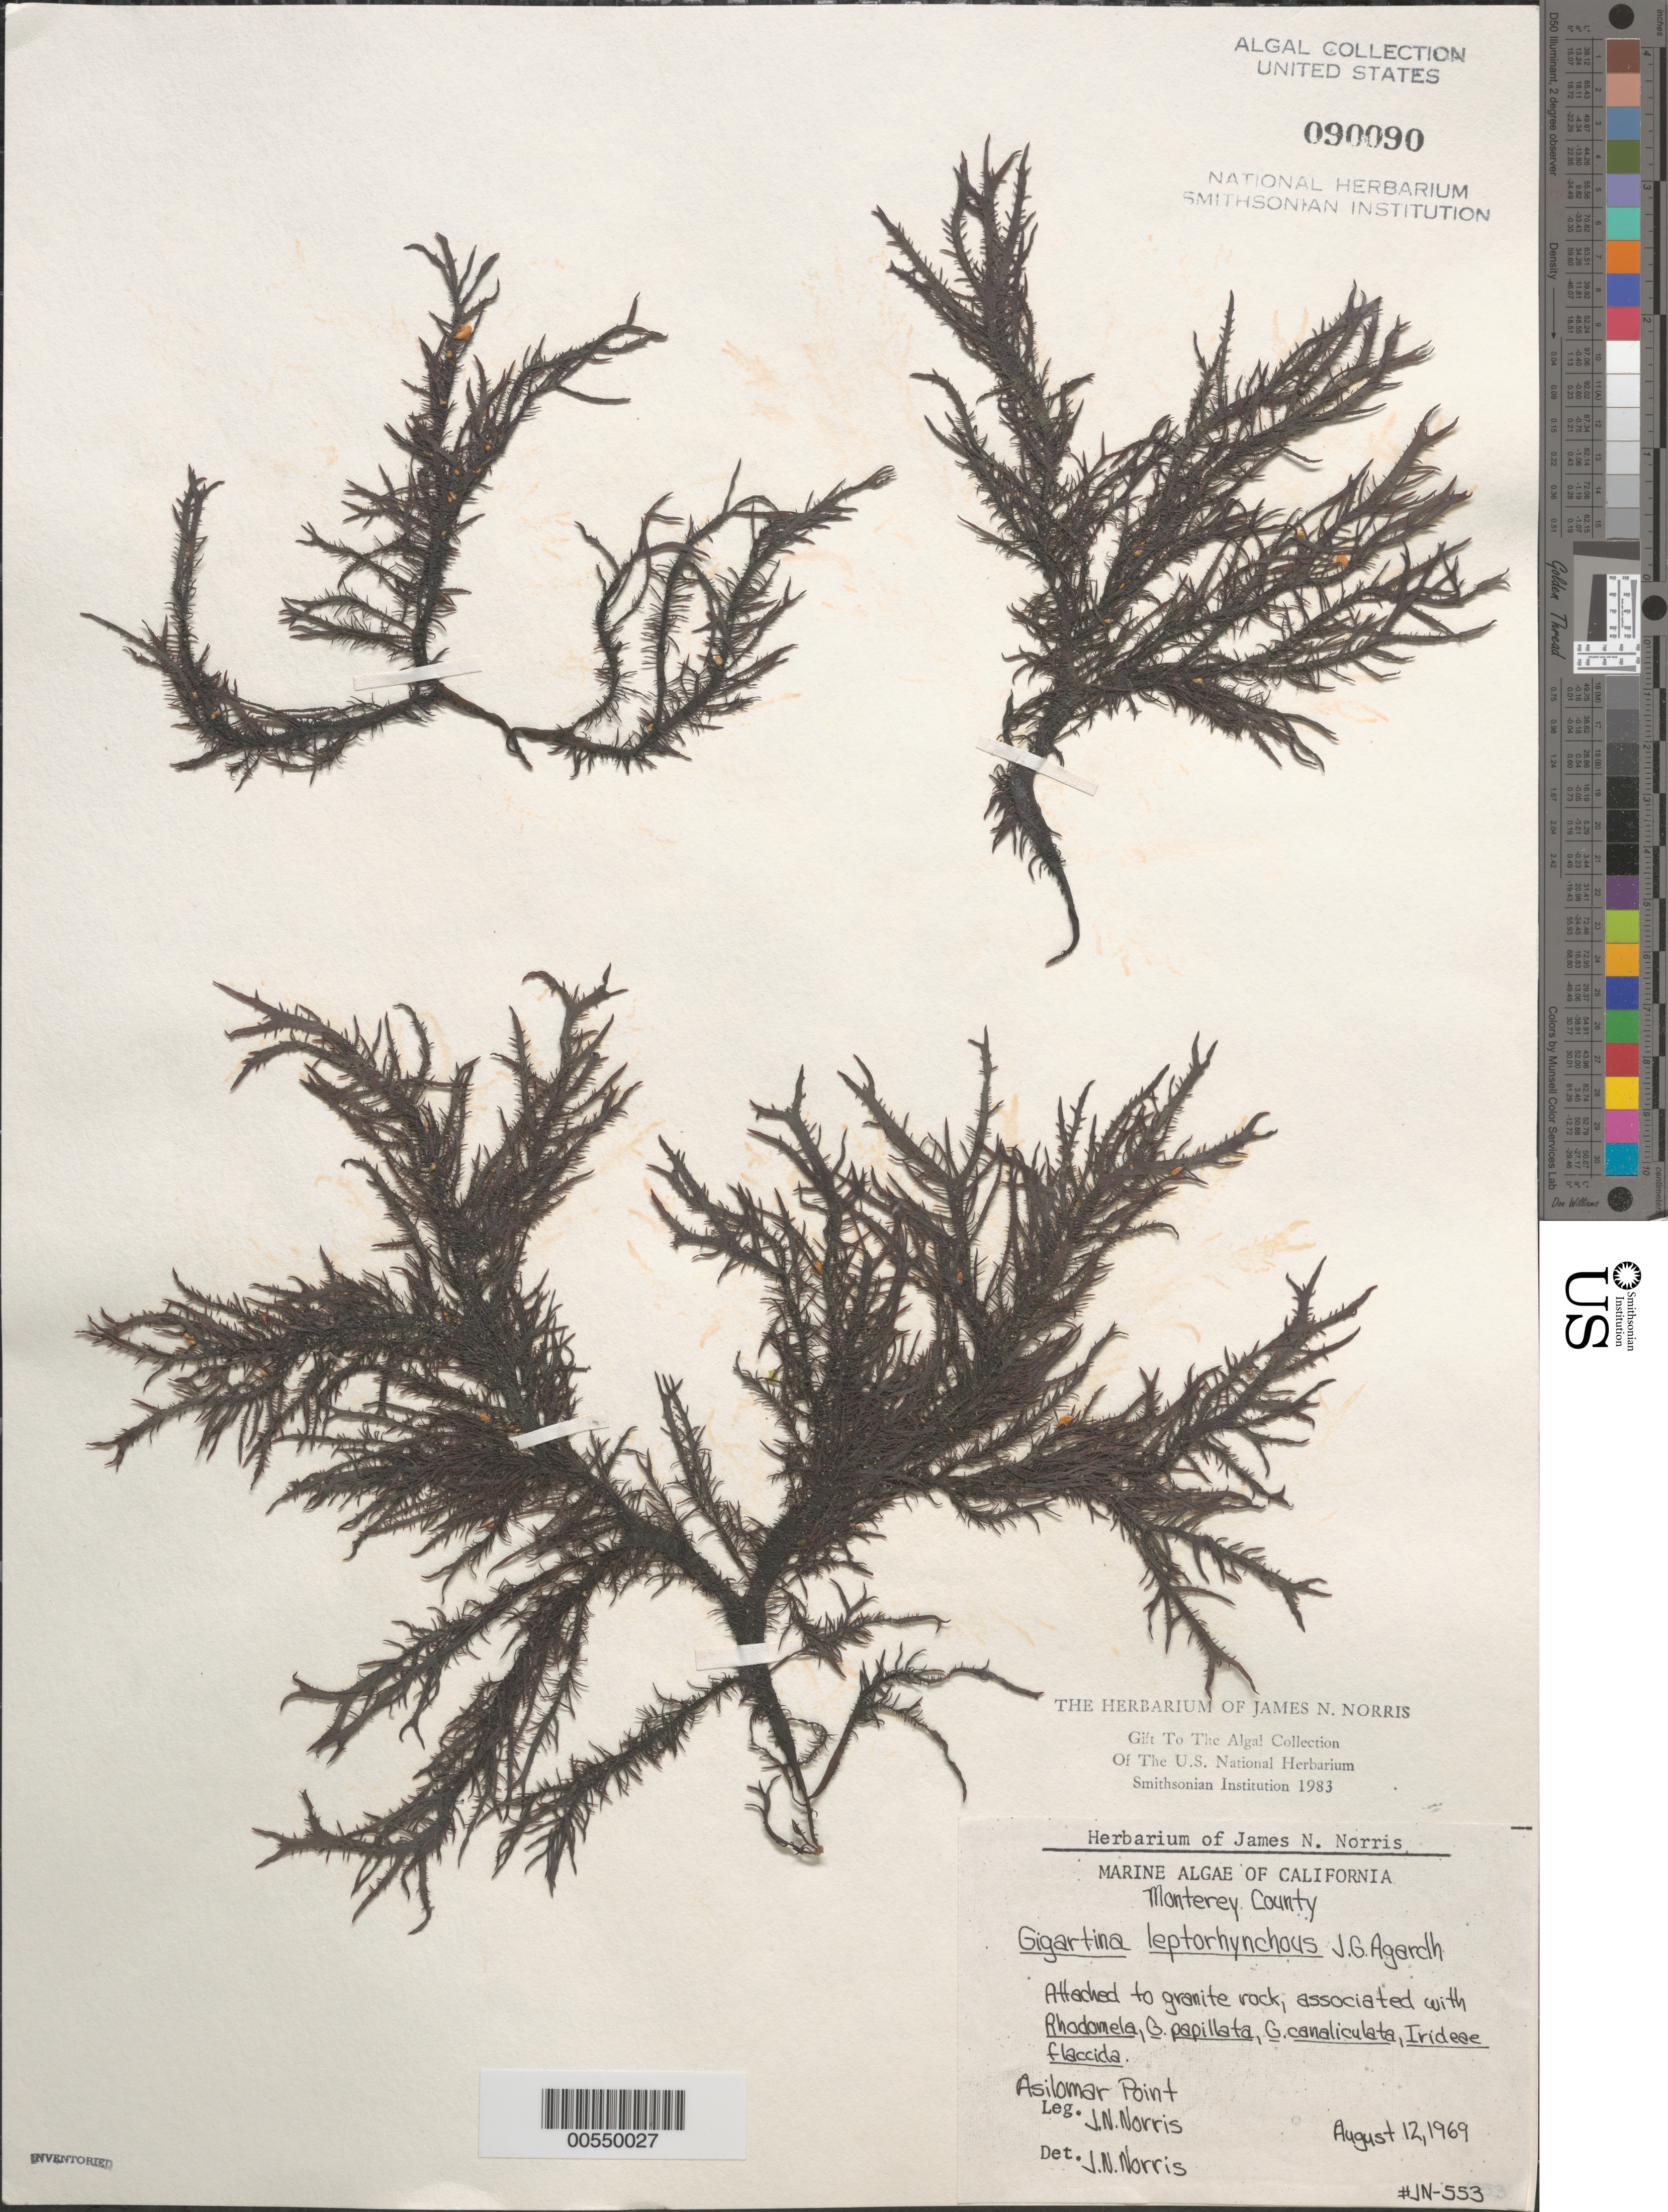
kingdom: Plantae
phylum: Rhodophyta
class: Florideophyceae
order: Gigartinales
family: Gigartinaceae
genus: Mazzaella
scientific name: Mazzaella leptorhynchos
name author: (J. Agardh) Leister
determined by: Algae name updating Project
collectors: J. N. Norris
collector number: JN-553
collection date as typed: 12 Aug 1969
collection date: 1969-08-12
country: United States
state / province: California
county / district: Monterey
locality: Asilomar Point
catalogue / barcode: US 90090